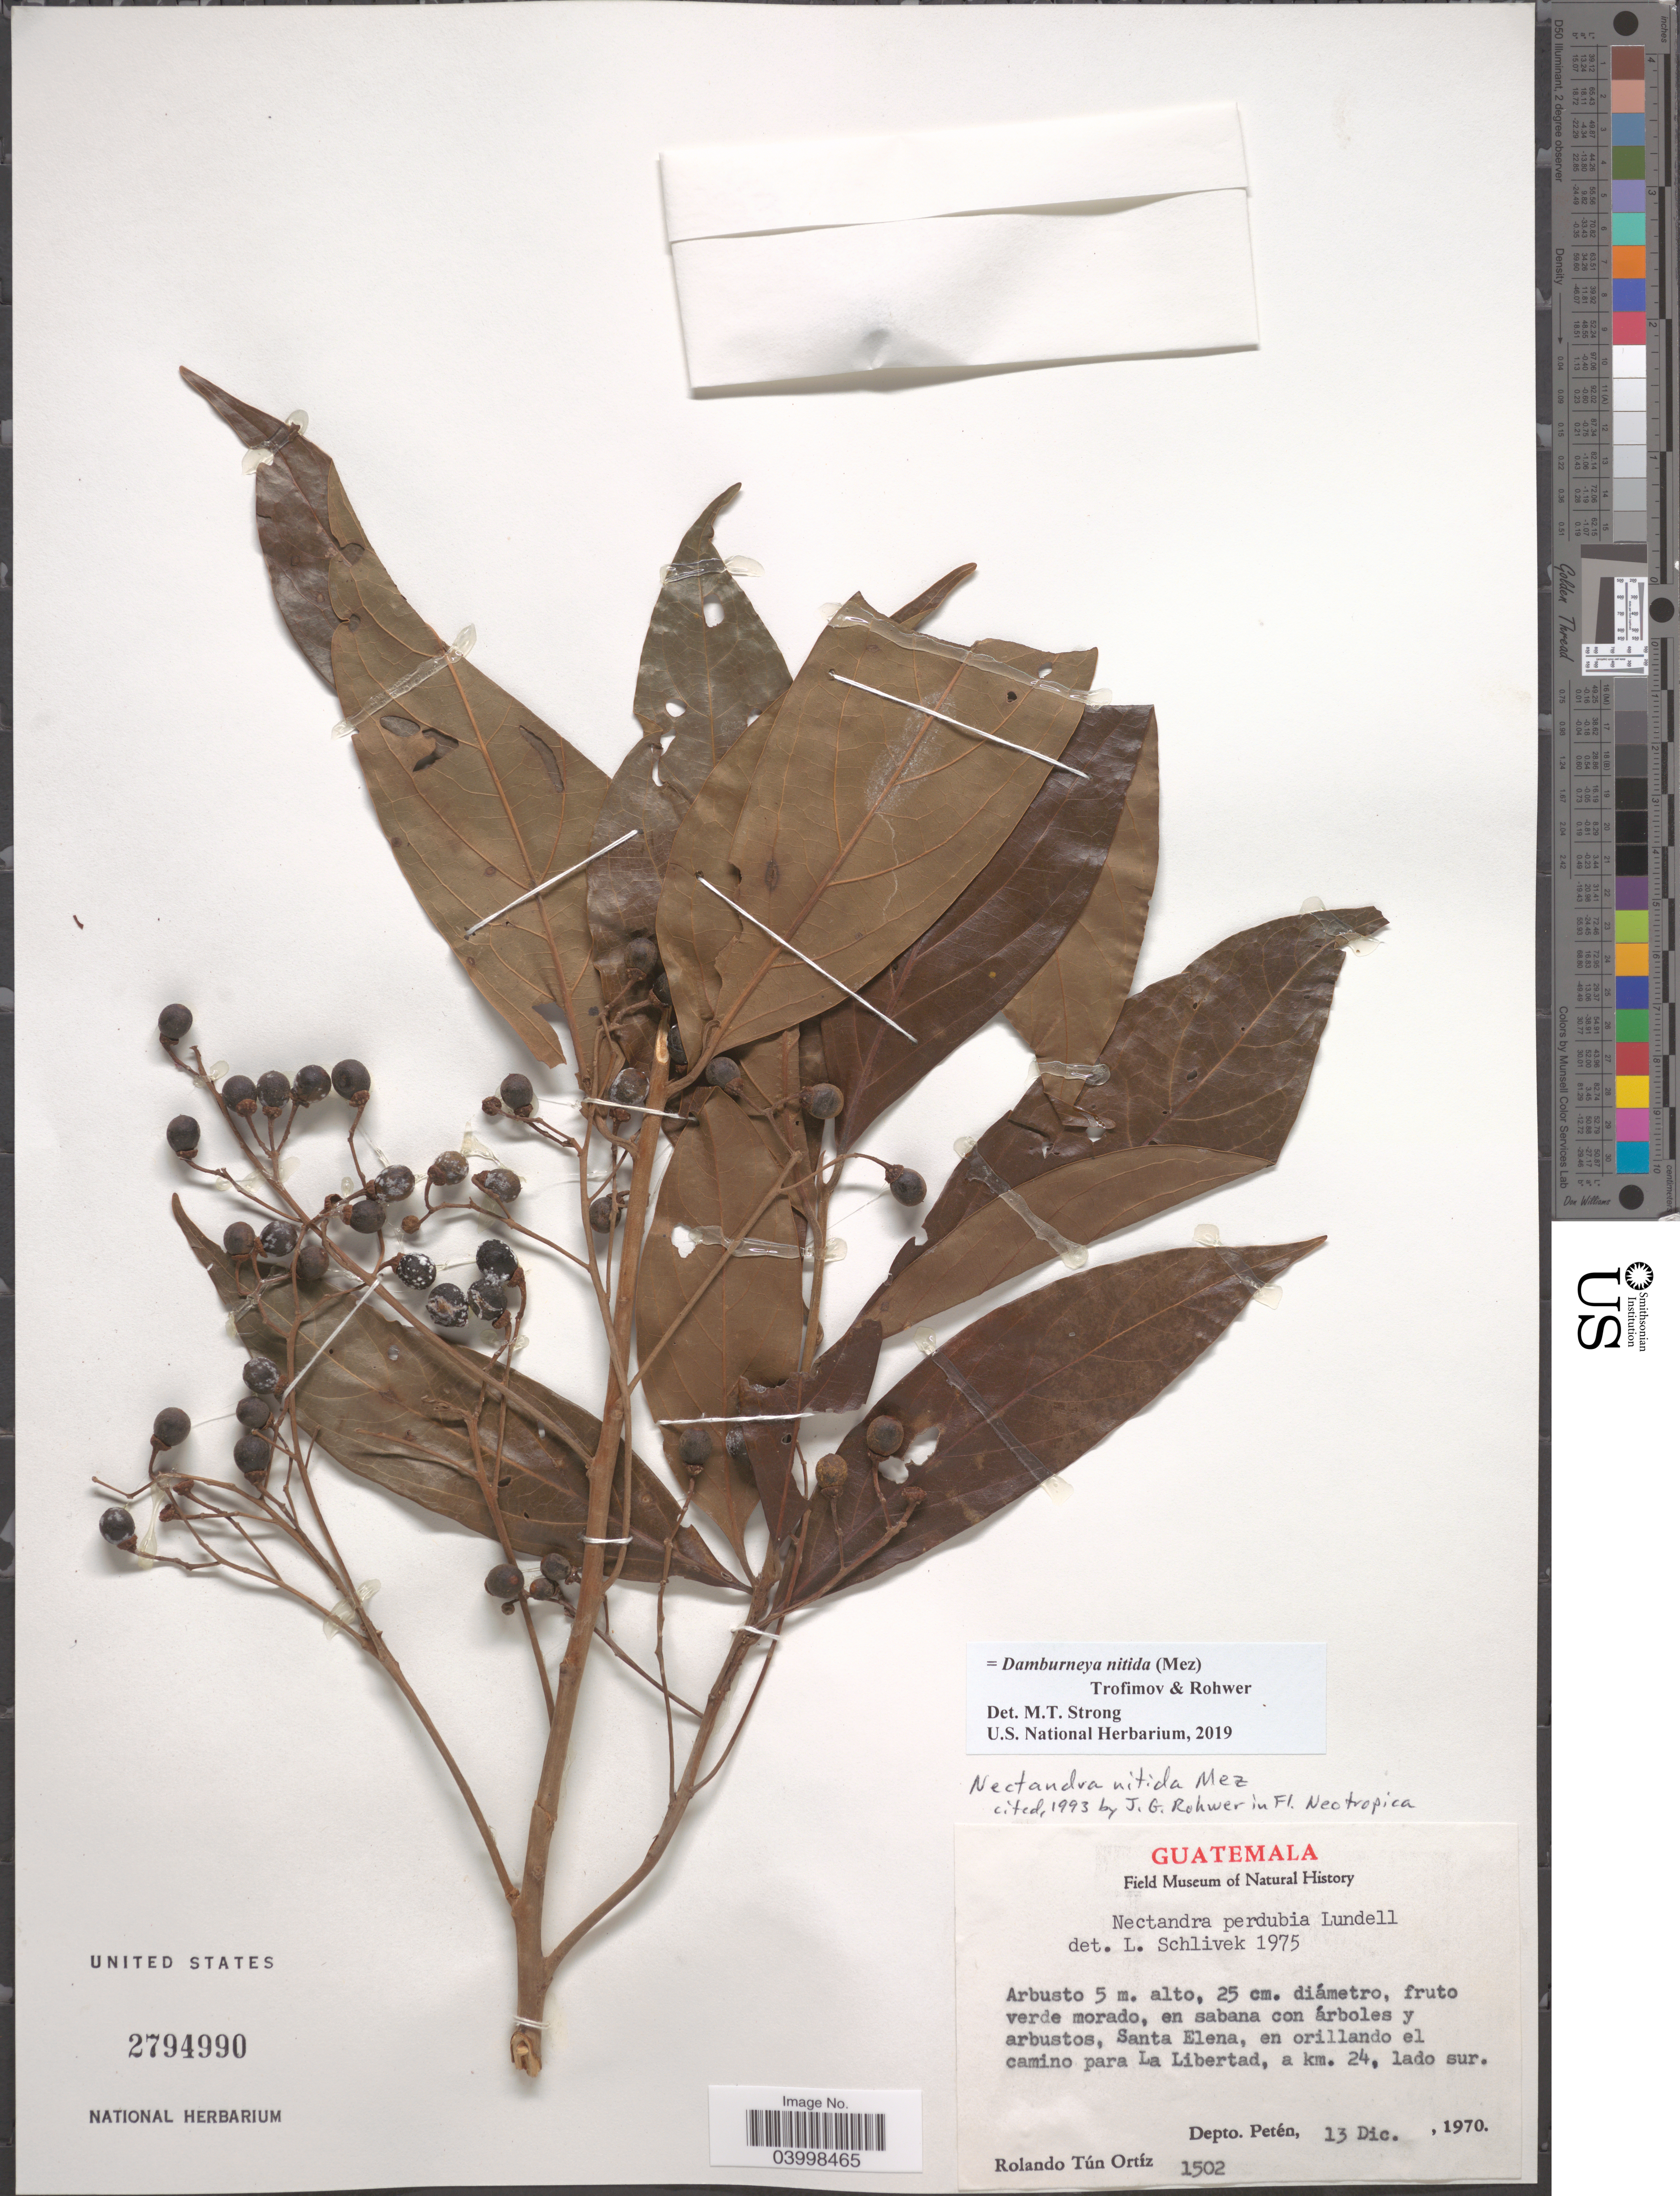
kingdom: Plantae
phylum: Tracheophyta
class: Magnoliopsida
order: Laurales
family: Lauraceae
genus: Damburneya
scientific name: Damburneya nitida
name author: (Mez) Trofimov & Rohwer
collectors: R. Tún Ortíz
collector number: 1502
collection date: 1970-12-13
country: Guatemala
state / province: El Peten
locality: Santa Elena, en orillando el camino para La Libertad, a km. 24, lado sur. Depto. Petén.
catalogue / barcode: US 2794990